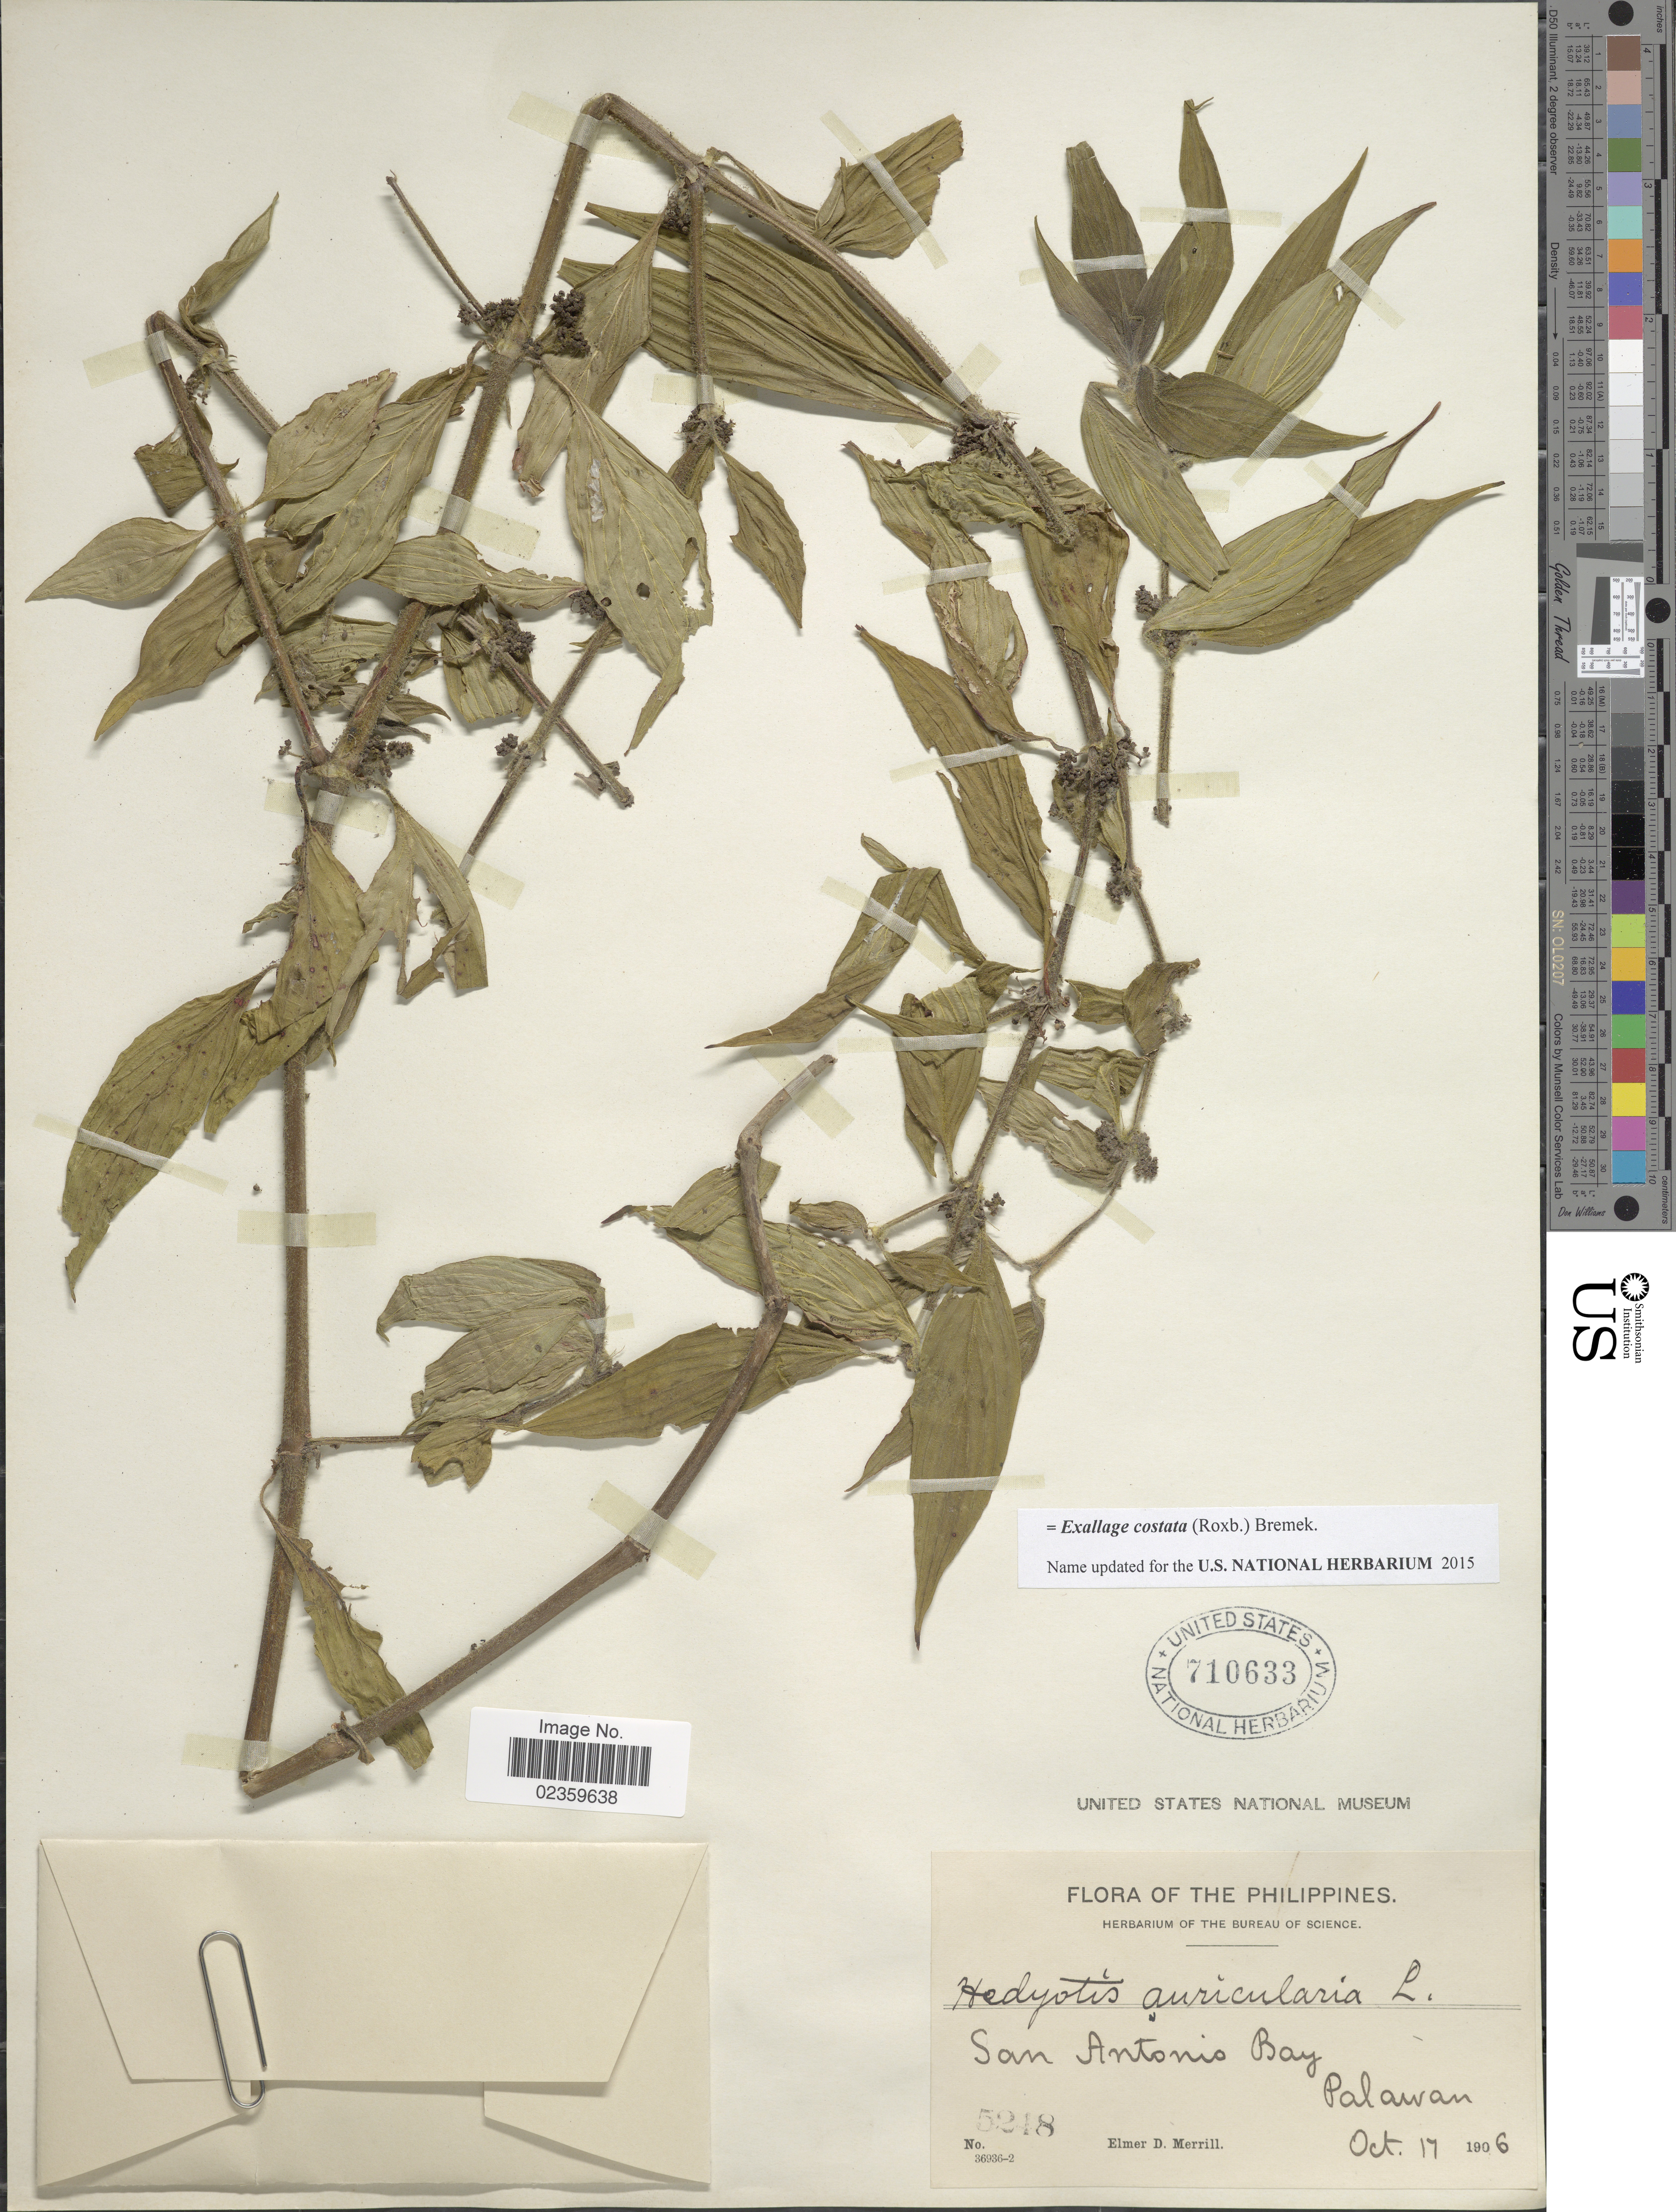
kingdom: Plantae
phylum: Tracheophyta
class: Magnoliopsida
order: Gentianales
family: Rubiaceae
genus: Exallage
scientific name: Exallage costata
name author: (Roxb.) Bremek.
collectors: E. D. Merrill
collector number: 5218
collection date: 1906-10-17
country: Philippines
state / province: Mimaropa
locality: San Antonio Bay. Palawan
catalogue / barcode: US 710633